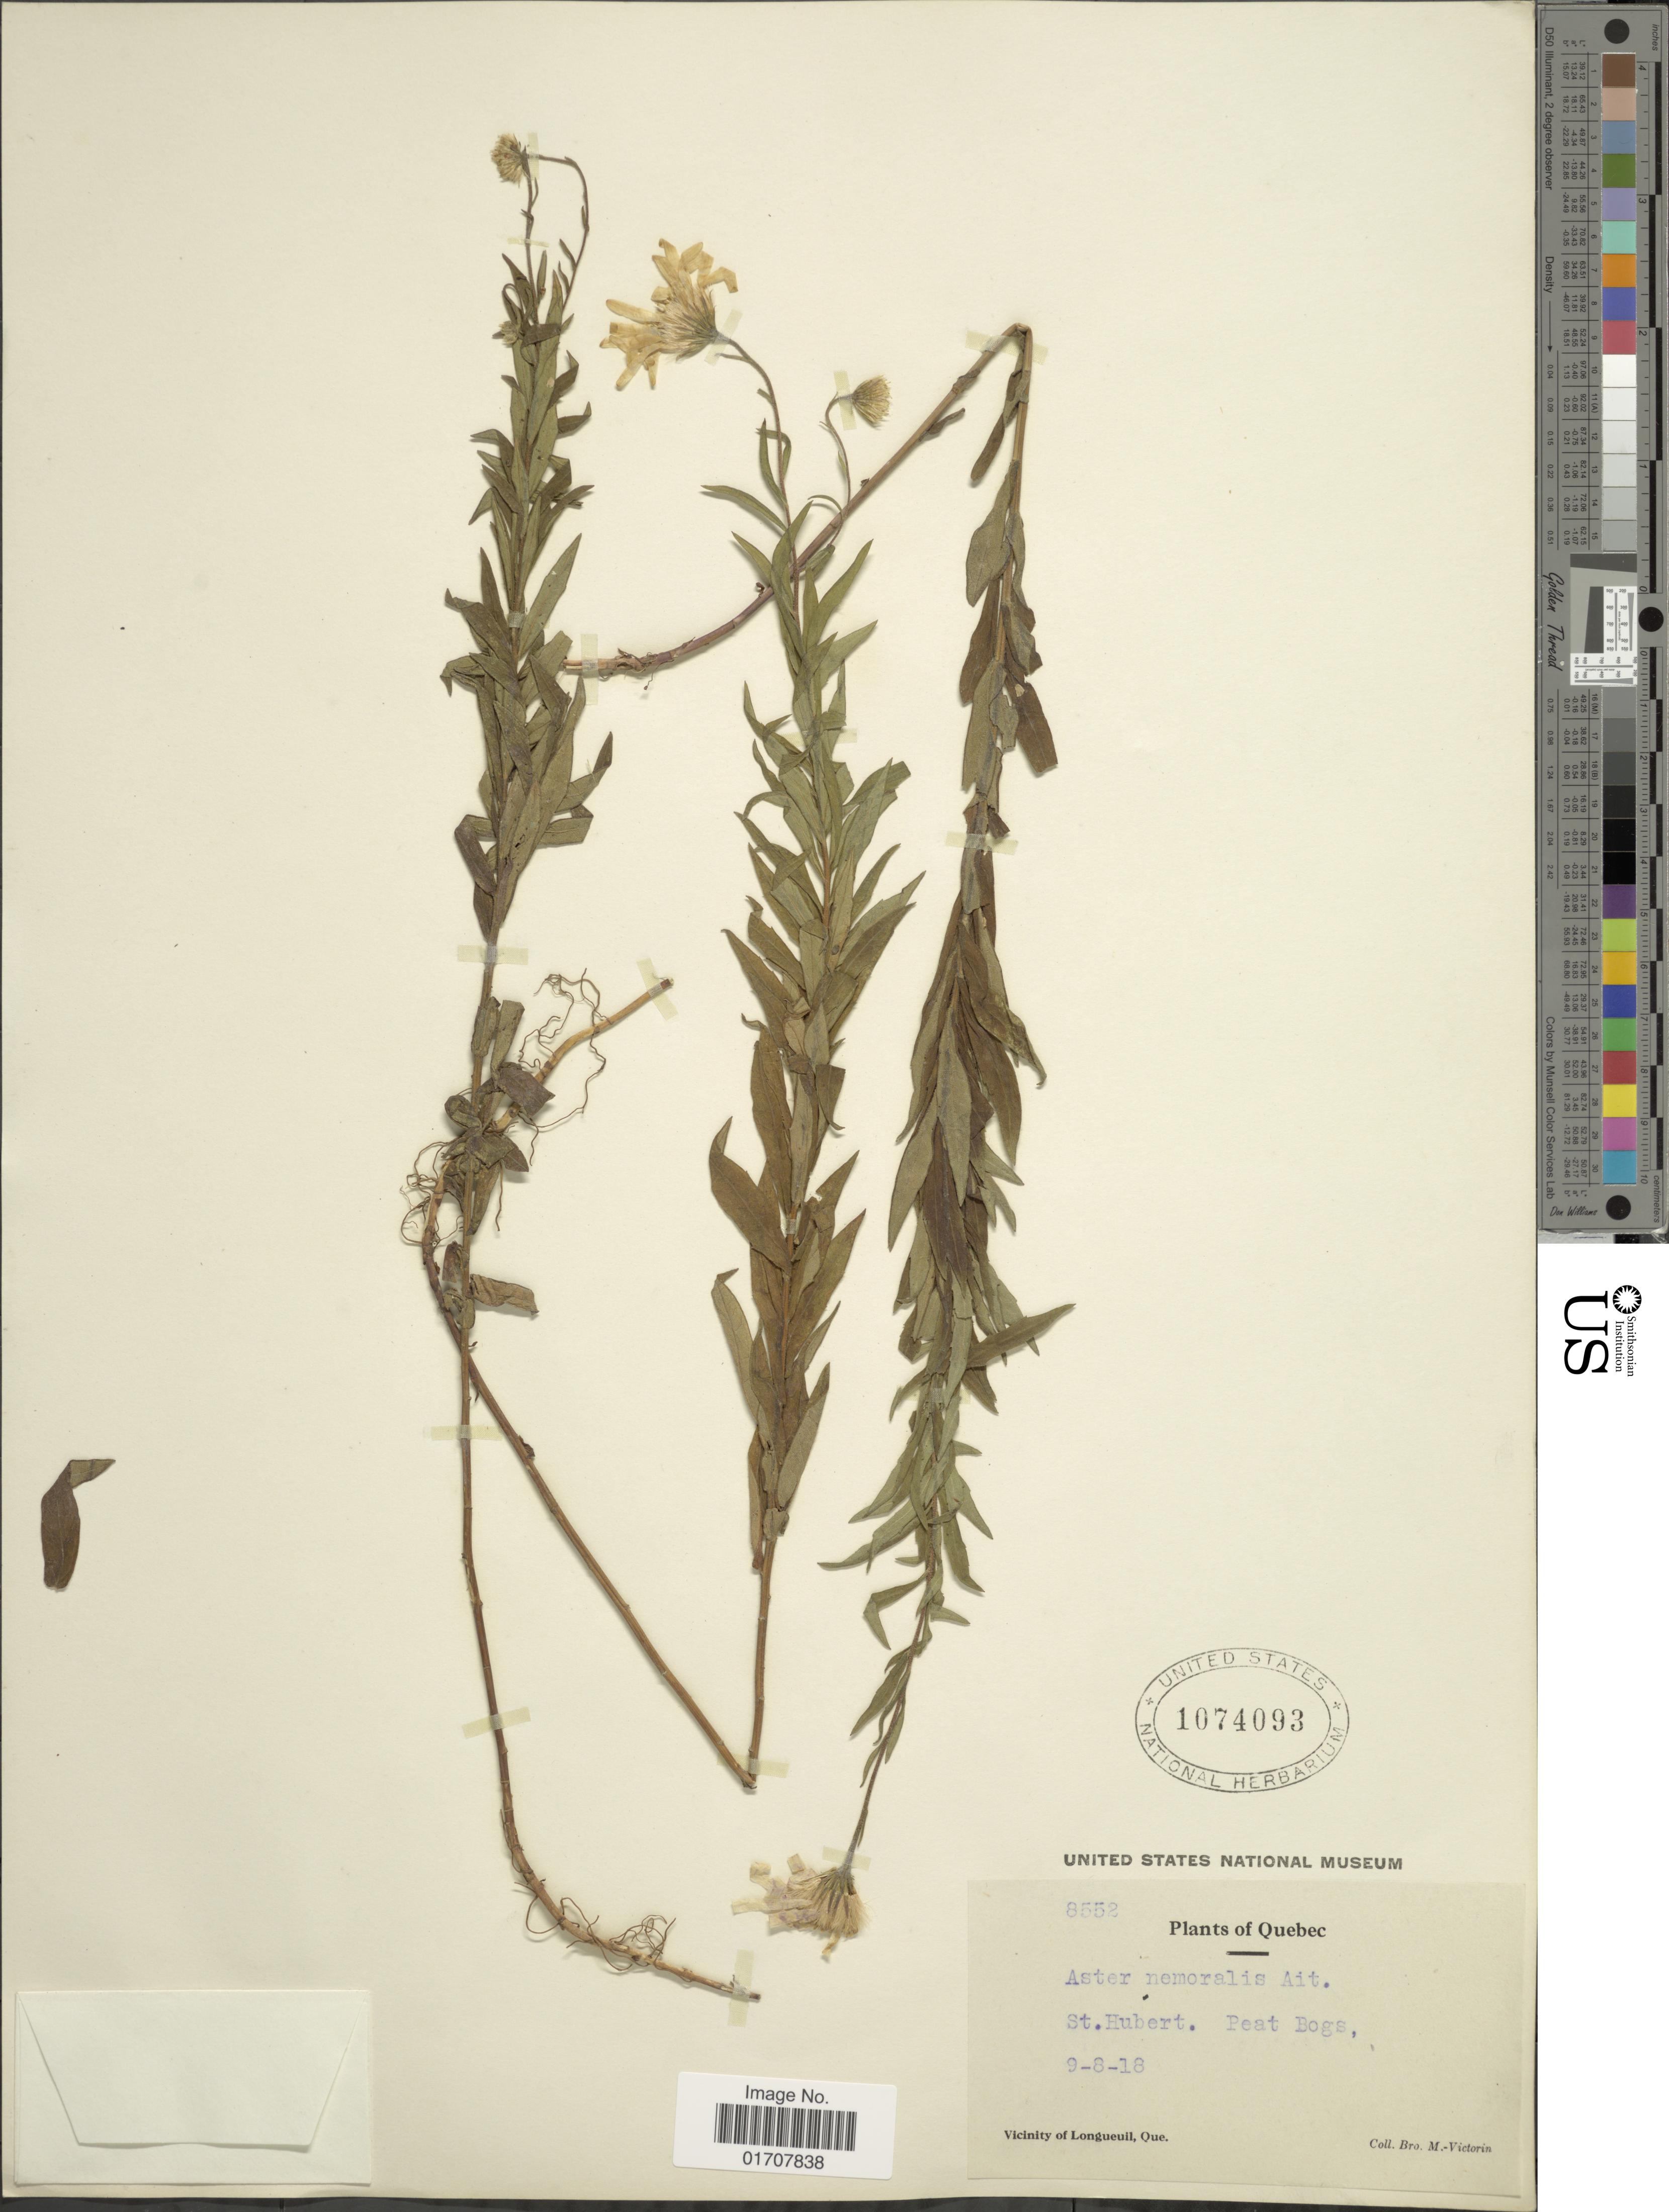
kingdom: Plantae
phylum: Tracheophyta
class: Magnoliopsida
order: Asterales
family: Asteraceae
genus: Oclemena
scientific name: Oclemena nemoralis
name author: (Aiton) Greene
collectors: Fr. Marie-Victorin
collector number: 8552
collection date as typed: Transcribed d/m/y: 9/8/18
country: Canada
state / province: Quebec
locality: St. Hubert, Peat bogs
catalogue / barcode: US 1074093